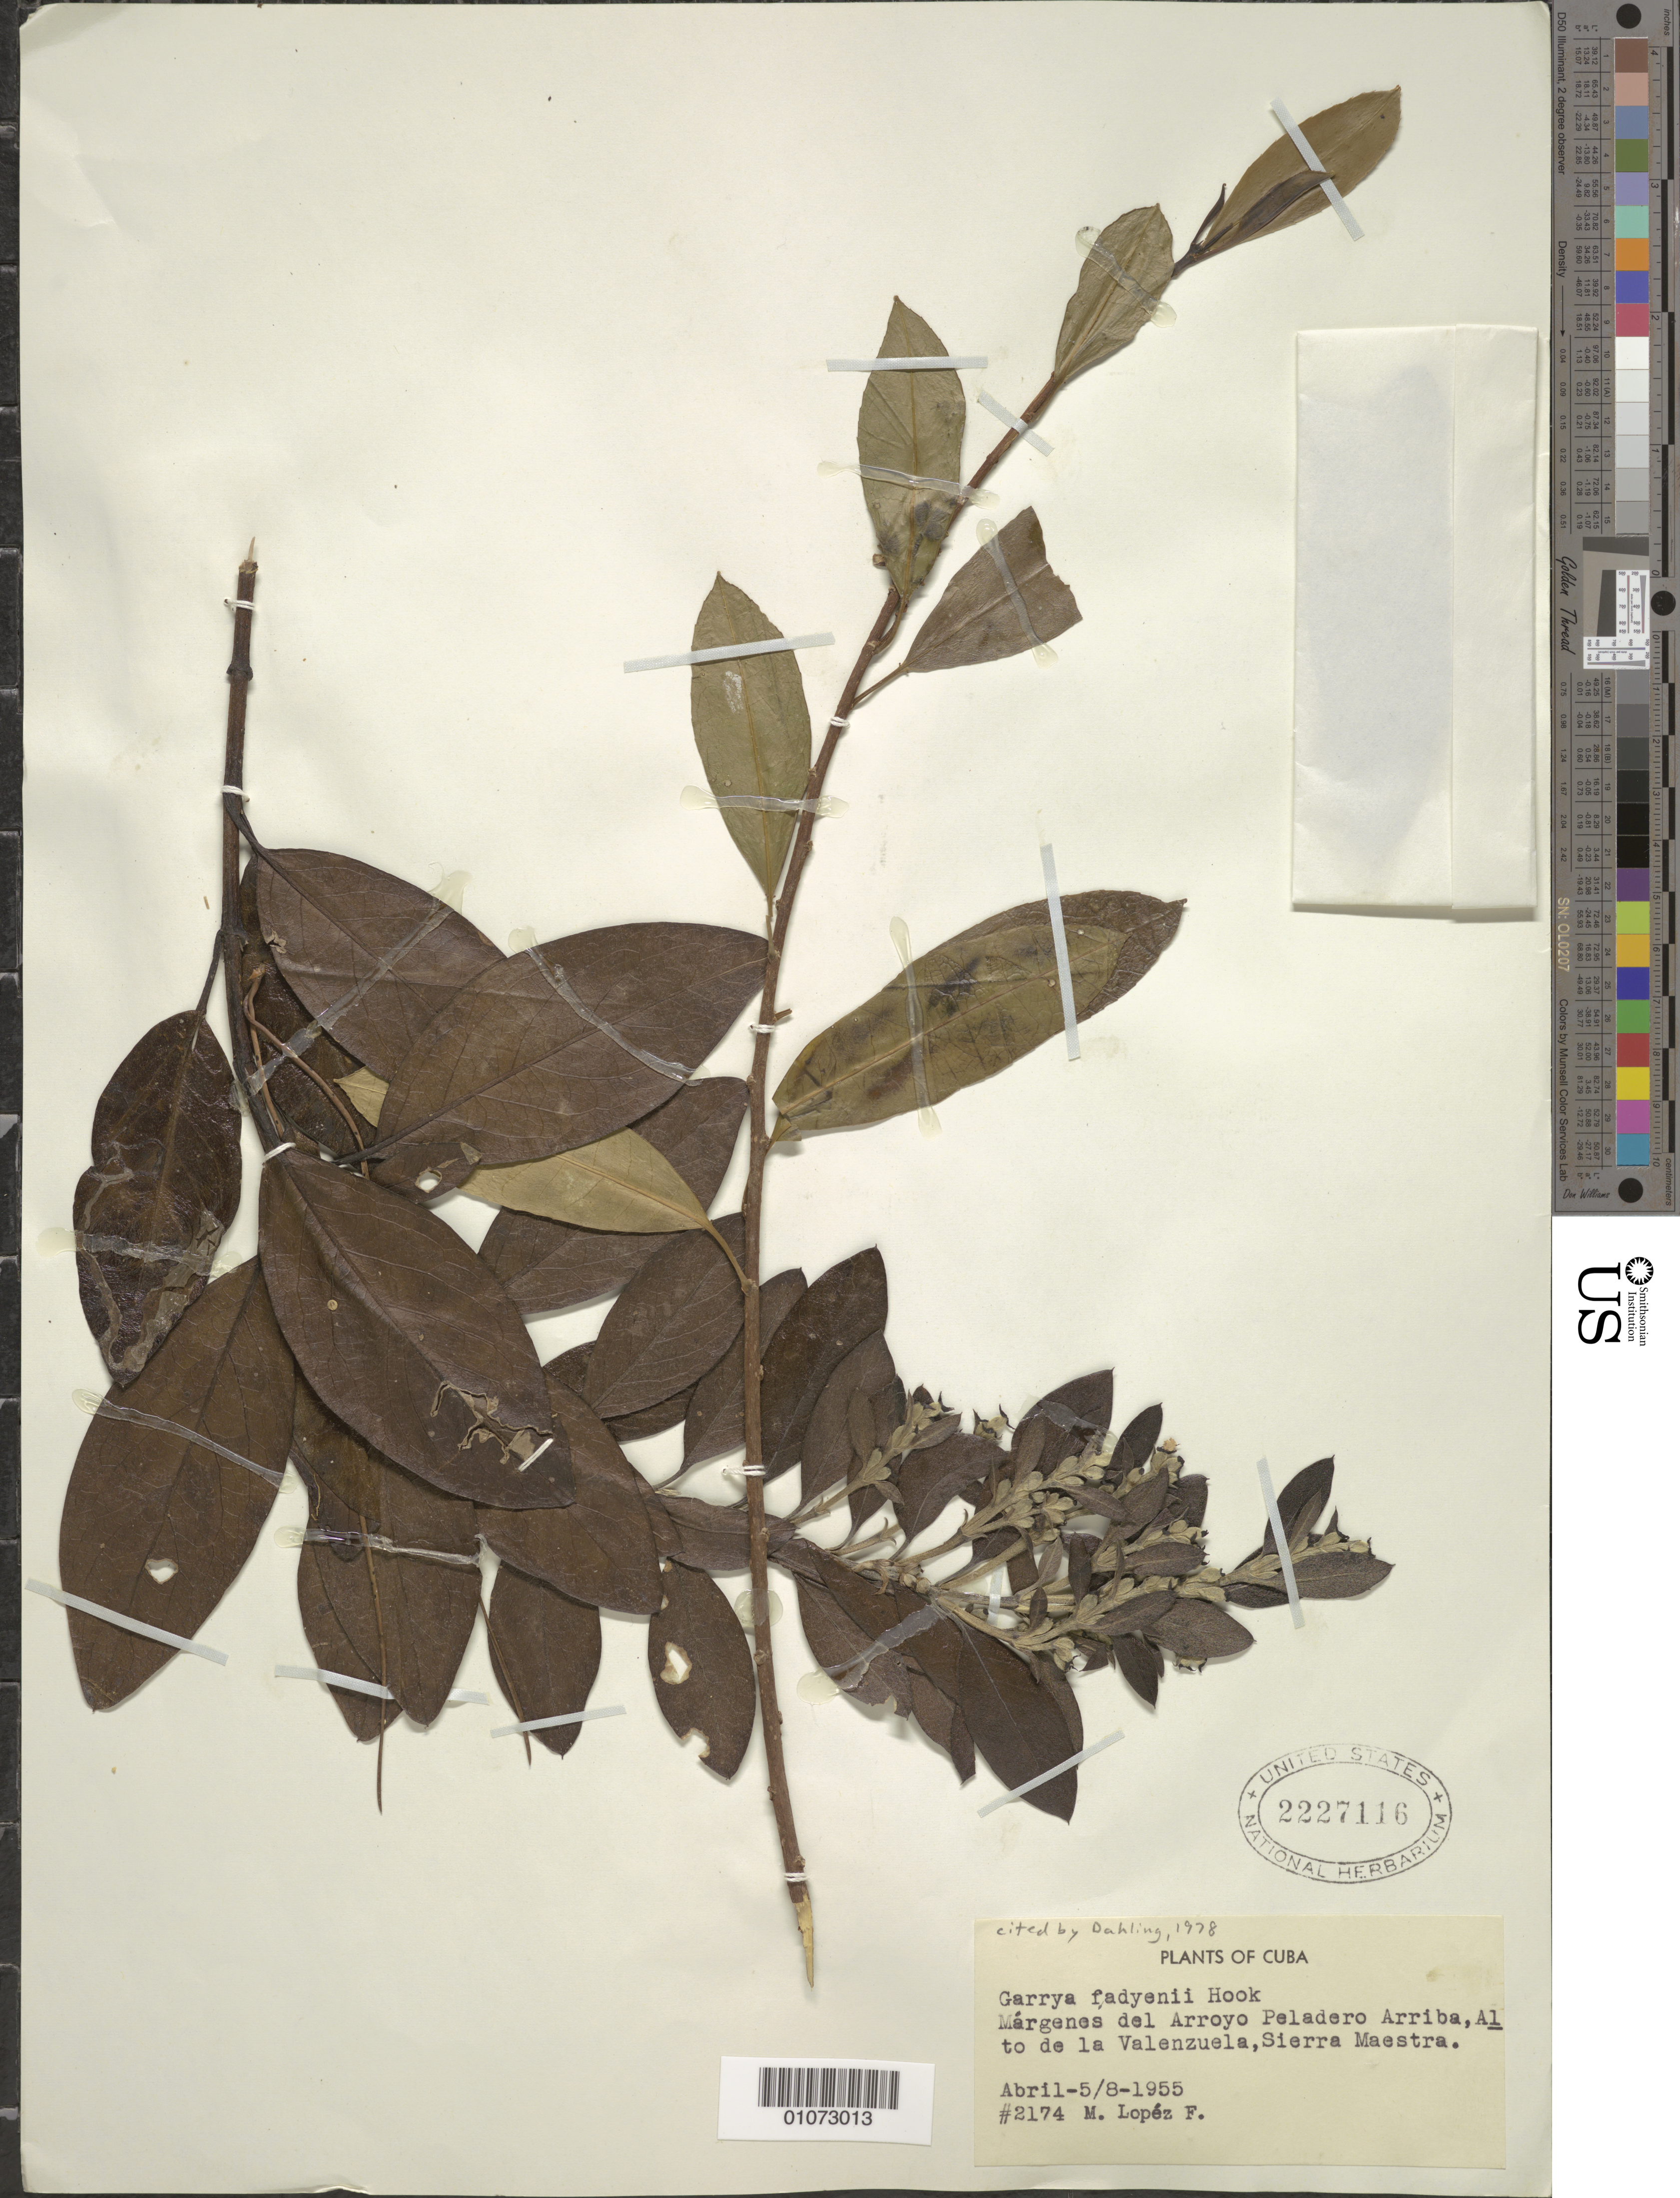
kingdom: Plantae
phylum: Tracheophyta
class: Magnoliopsida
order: Garryales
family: Garryaceae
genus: Garrya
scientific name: Garrya fadyenii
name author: Hook.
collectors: M. López Figueiras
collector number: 2174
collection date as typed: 05 Apr 1955 to 08 Apr 1955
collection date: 1955-04-05/1955-04-08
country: Cuba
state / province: Oriente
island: Cuba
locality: Edges of the Arroyo Peladero Arriba, beneath la Valenzuela, Sierra Maestra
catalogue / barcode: US 2227116